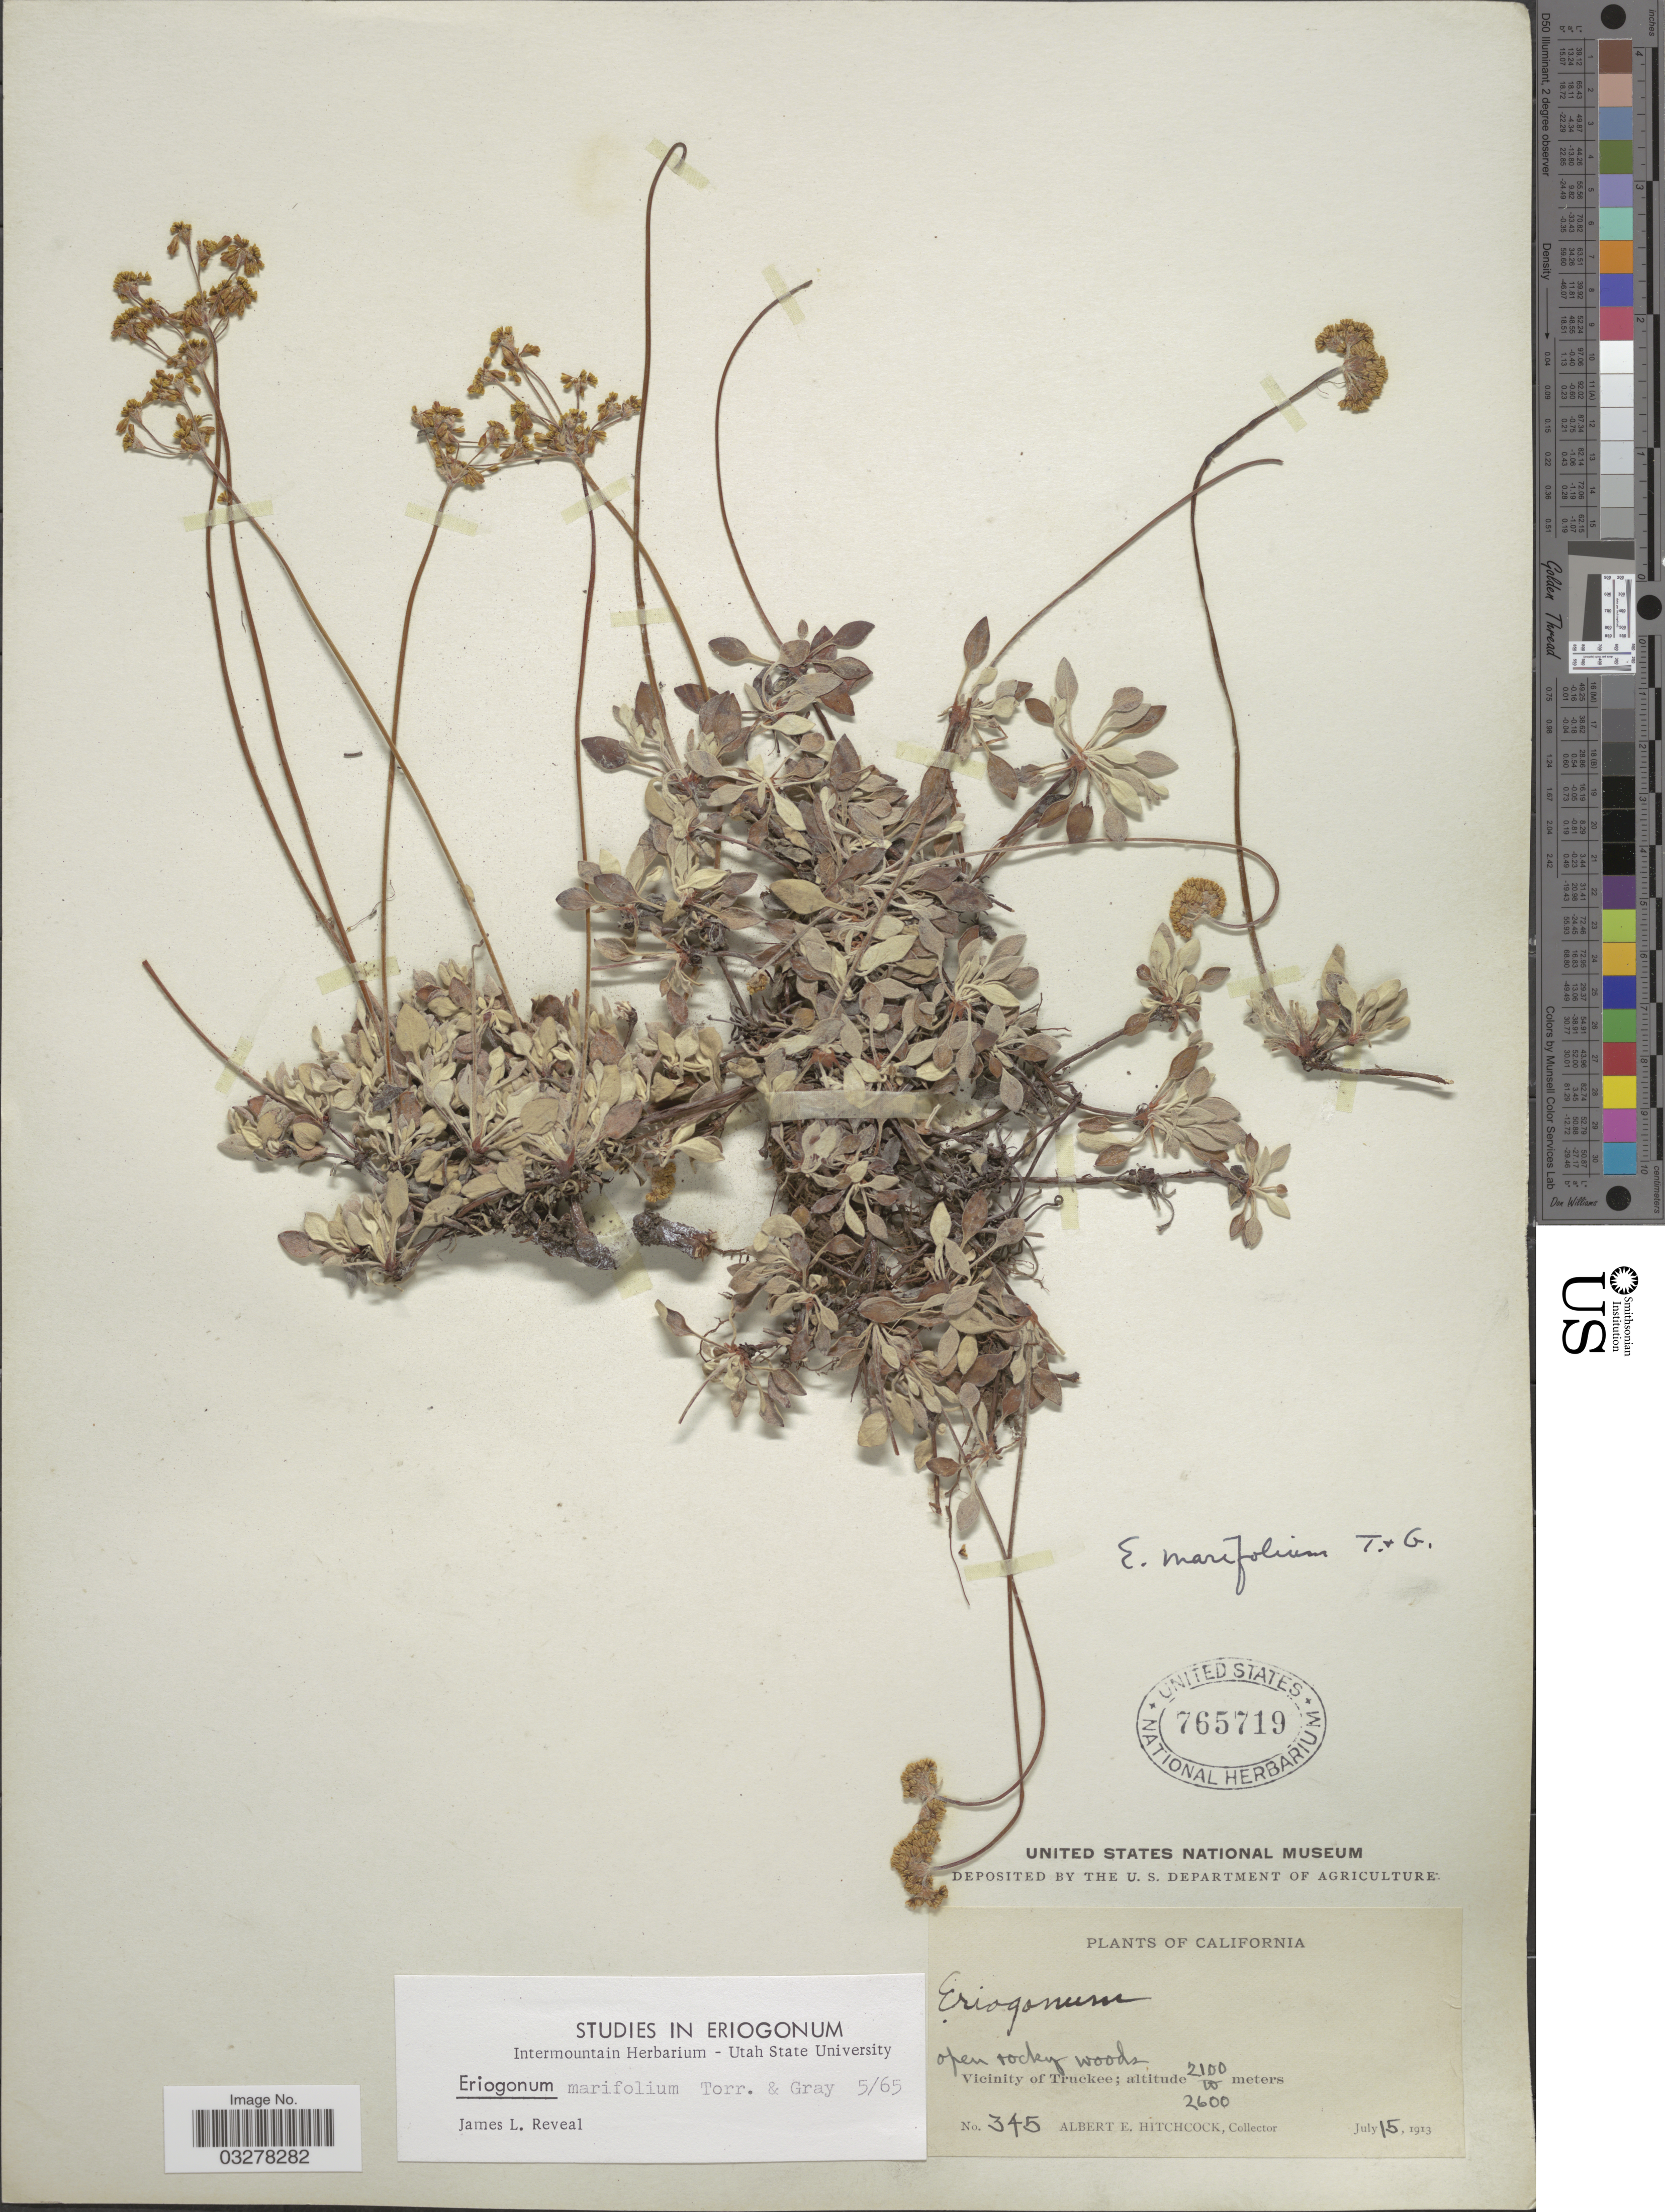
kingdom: Plantae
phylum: Tracheophyta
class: Magnoliopsida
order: Caryophyllales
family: Polygonaceae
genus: Eriogonum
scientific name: Eriogonum marifolium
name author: Torr. & A. Gray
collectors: A. Hitchcock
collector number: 345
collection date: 1913-07-15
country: United States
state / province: California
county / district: Nevada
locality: Vicinity of Truckee.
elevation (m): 2100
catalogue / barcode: US 765719